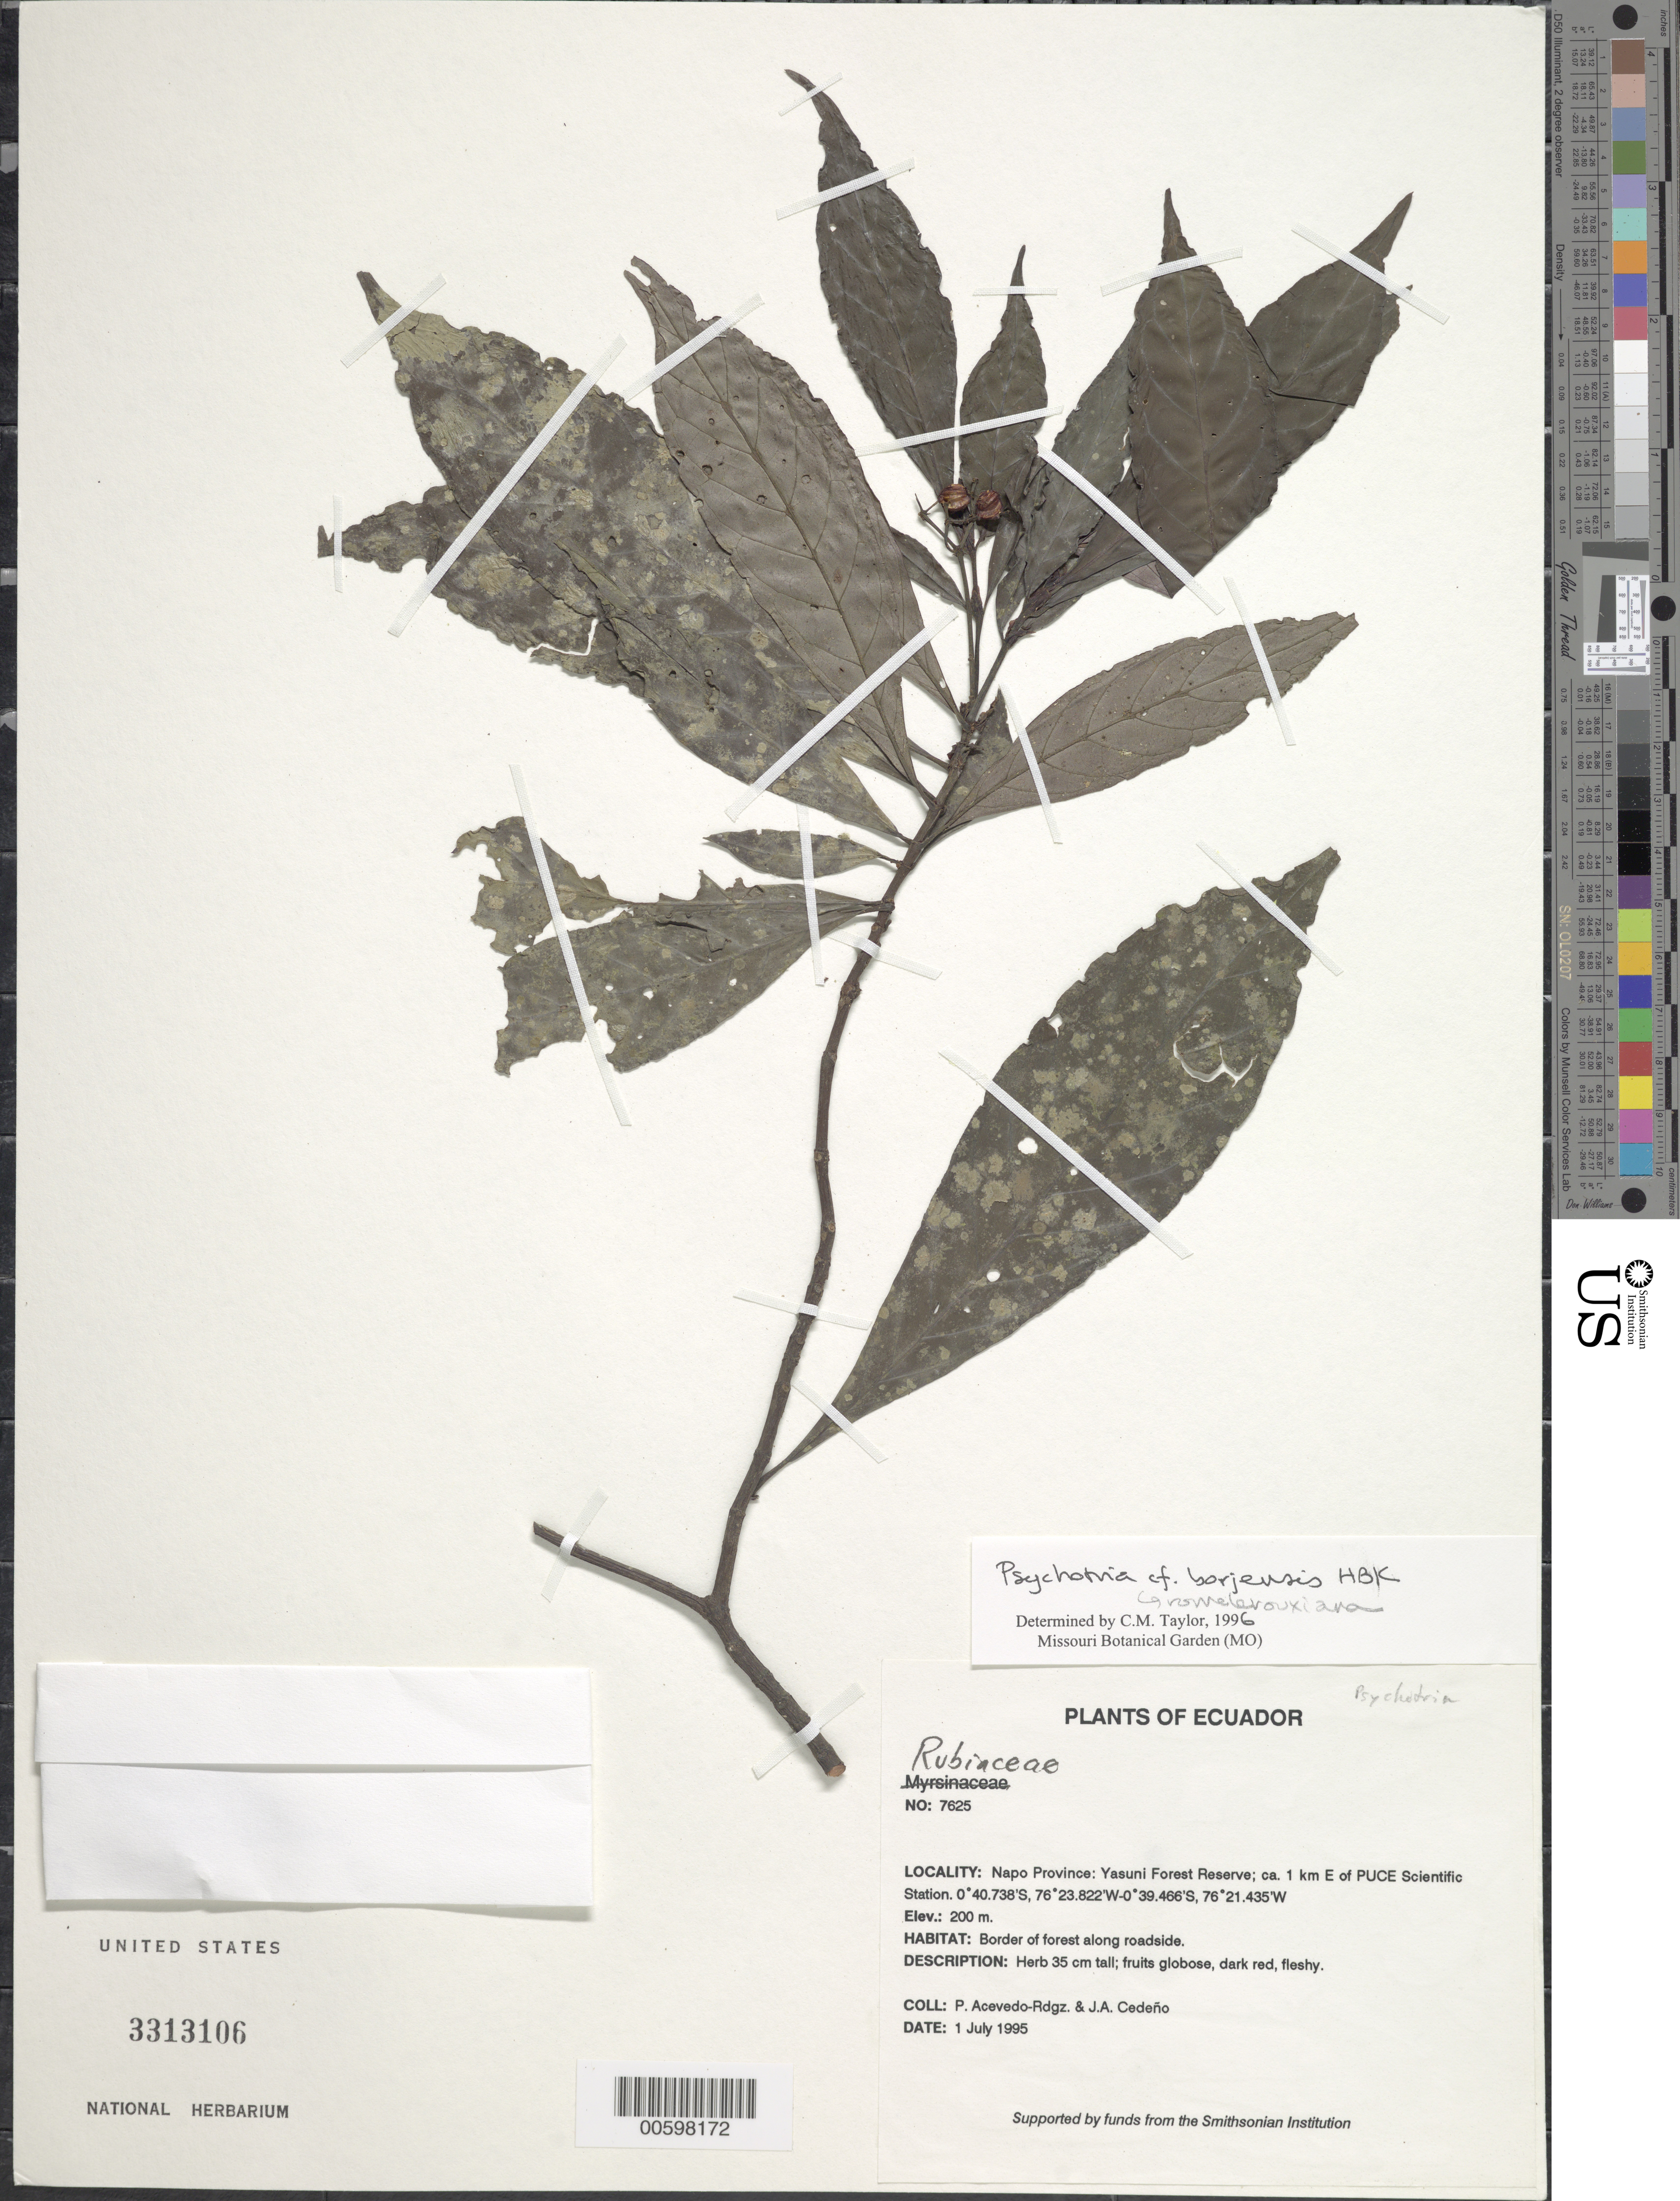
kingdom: Plantae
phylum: Tracheophyta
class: Magnoliopsida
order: Gentianales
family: Rubiaceae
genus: Psychotria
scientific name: Psychotria borjensis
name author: Kunth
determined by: Taylor, Charlotte M.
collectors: P. Acevedo-Rodr. & J. A. Cedeño M.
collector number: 7625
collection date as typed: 01 Jul 1995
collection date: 1995-07-01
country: Ecuador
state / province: Napo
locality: Napo Province: Yasuni Forest Reserve; ca. 1 km E of PUCE Scientific Station.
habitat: Border of forest along roadside.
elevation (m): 200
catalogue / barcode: US 3313106